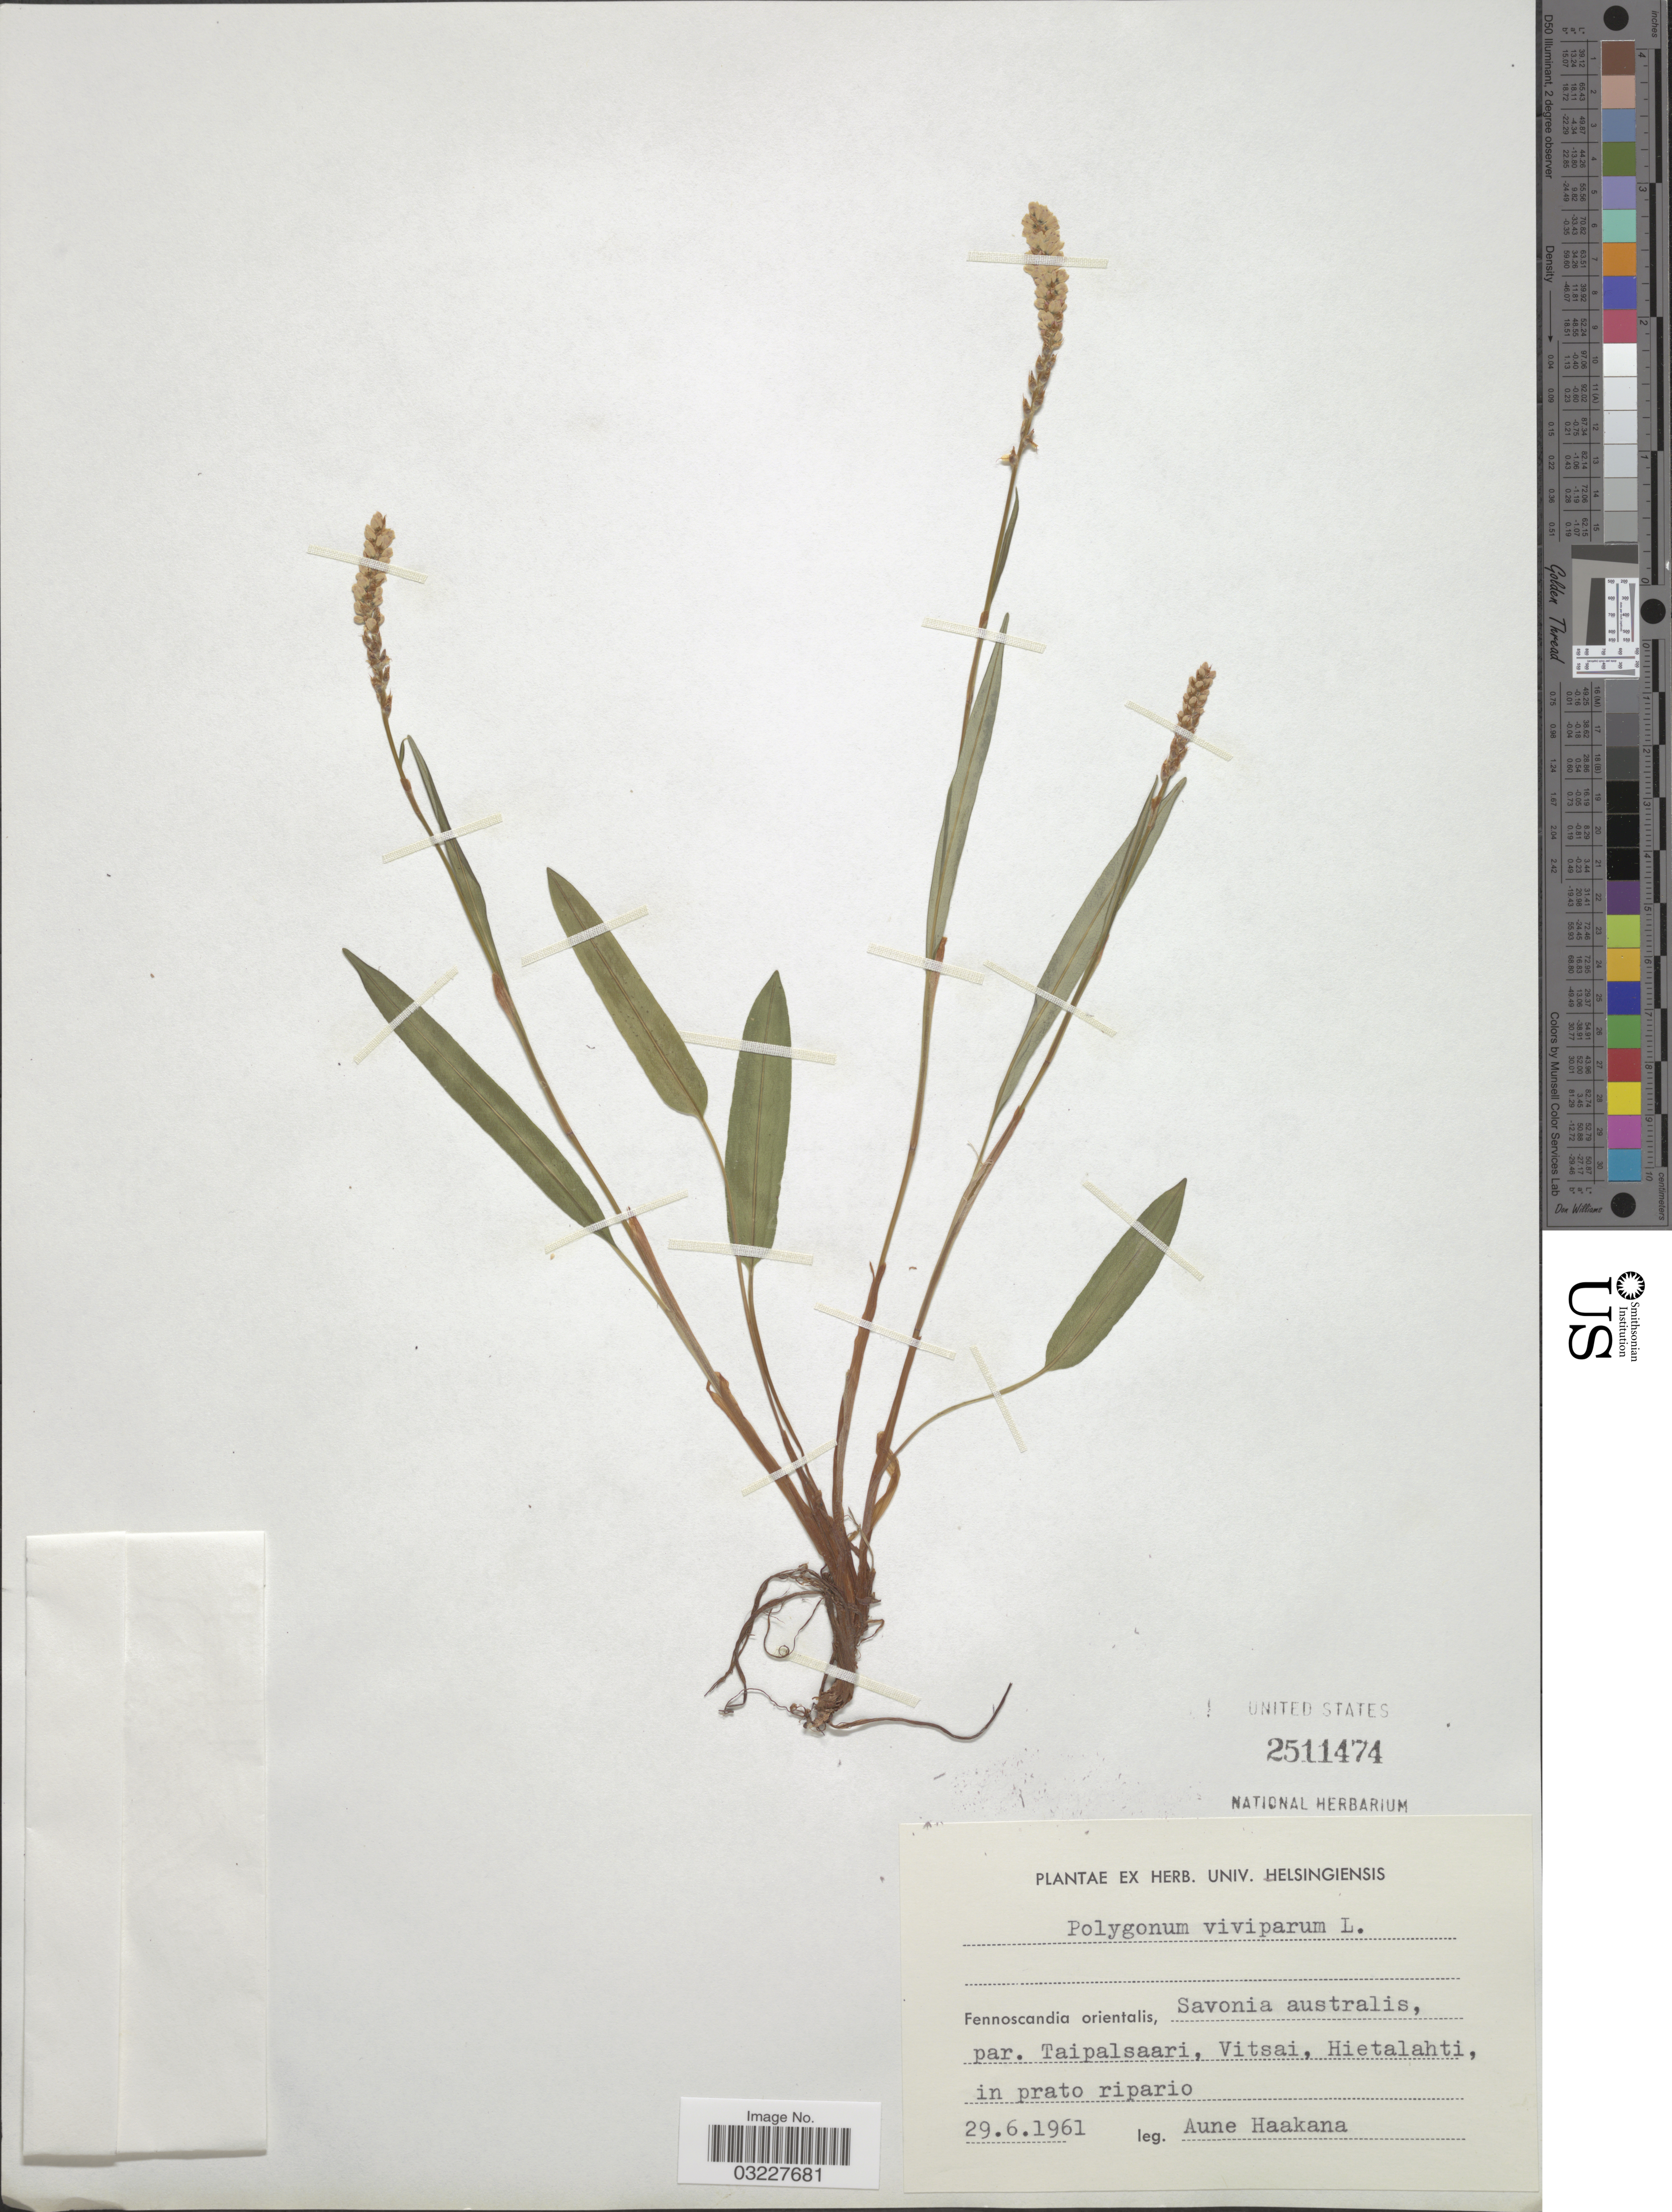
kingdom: Plantae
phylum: Tracheophyta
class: Magnoliopsida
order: Caryophyllales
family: Polygonaceae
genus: Bistorta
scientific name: Bistorta vivipara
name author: (L.) Delarbre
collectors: A. Haakana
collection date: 1961-06-29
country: Finland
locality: Fennoscandia orientalis, Savonia australis, par. Taipalsaari, Vitsai, Hietalahti.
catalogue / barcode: US 2511474